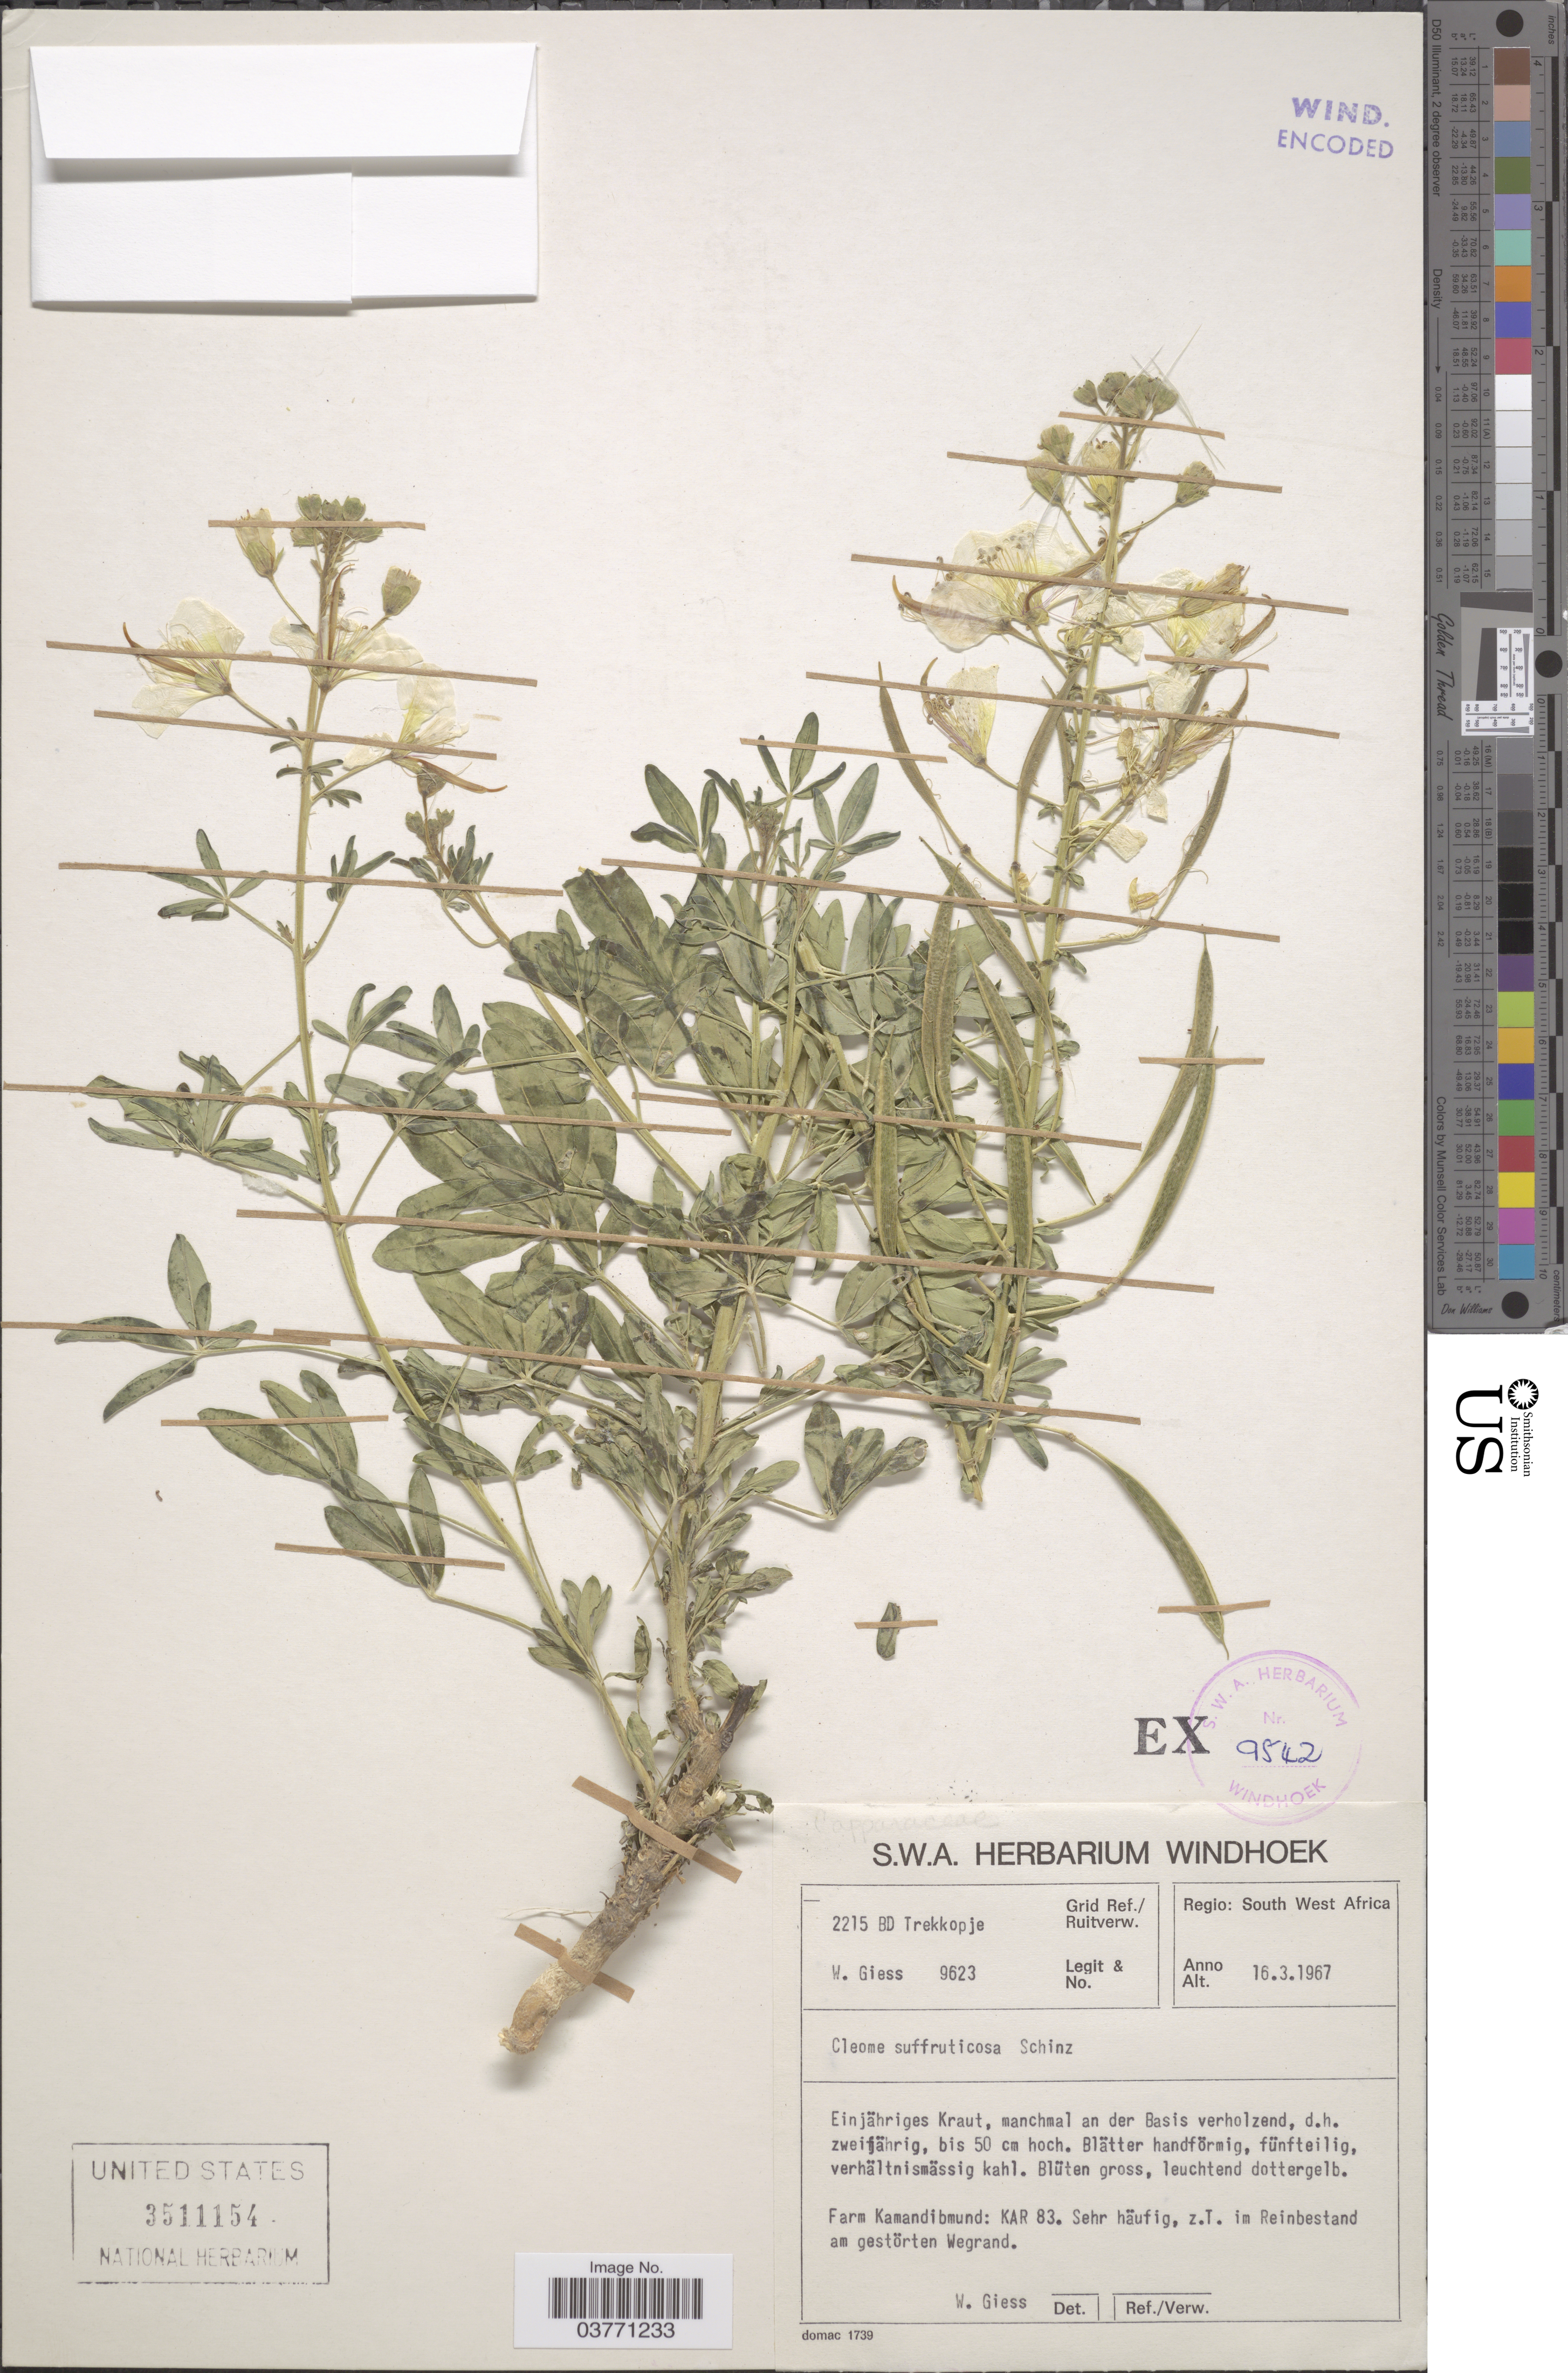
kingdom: Plantae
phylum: Tracheophyta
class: Magnoliopsida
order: Brassicales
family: Cleomaceae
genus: Kersia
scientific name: Kersia suffruticosa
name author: (Schinz) Roalson & J.C. Hall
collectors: W. Giess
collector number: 9623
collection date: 1967-03-16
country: Namibia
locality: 2215 BD Trekkopje Grid Ref./ Ruitverw. Regio: South West Africa. Farm Kamandibmund: Kar 83. Sehr häufig, z.T. im Reinbestand am gestörten Wegrand.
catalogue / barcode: US 3511154